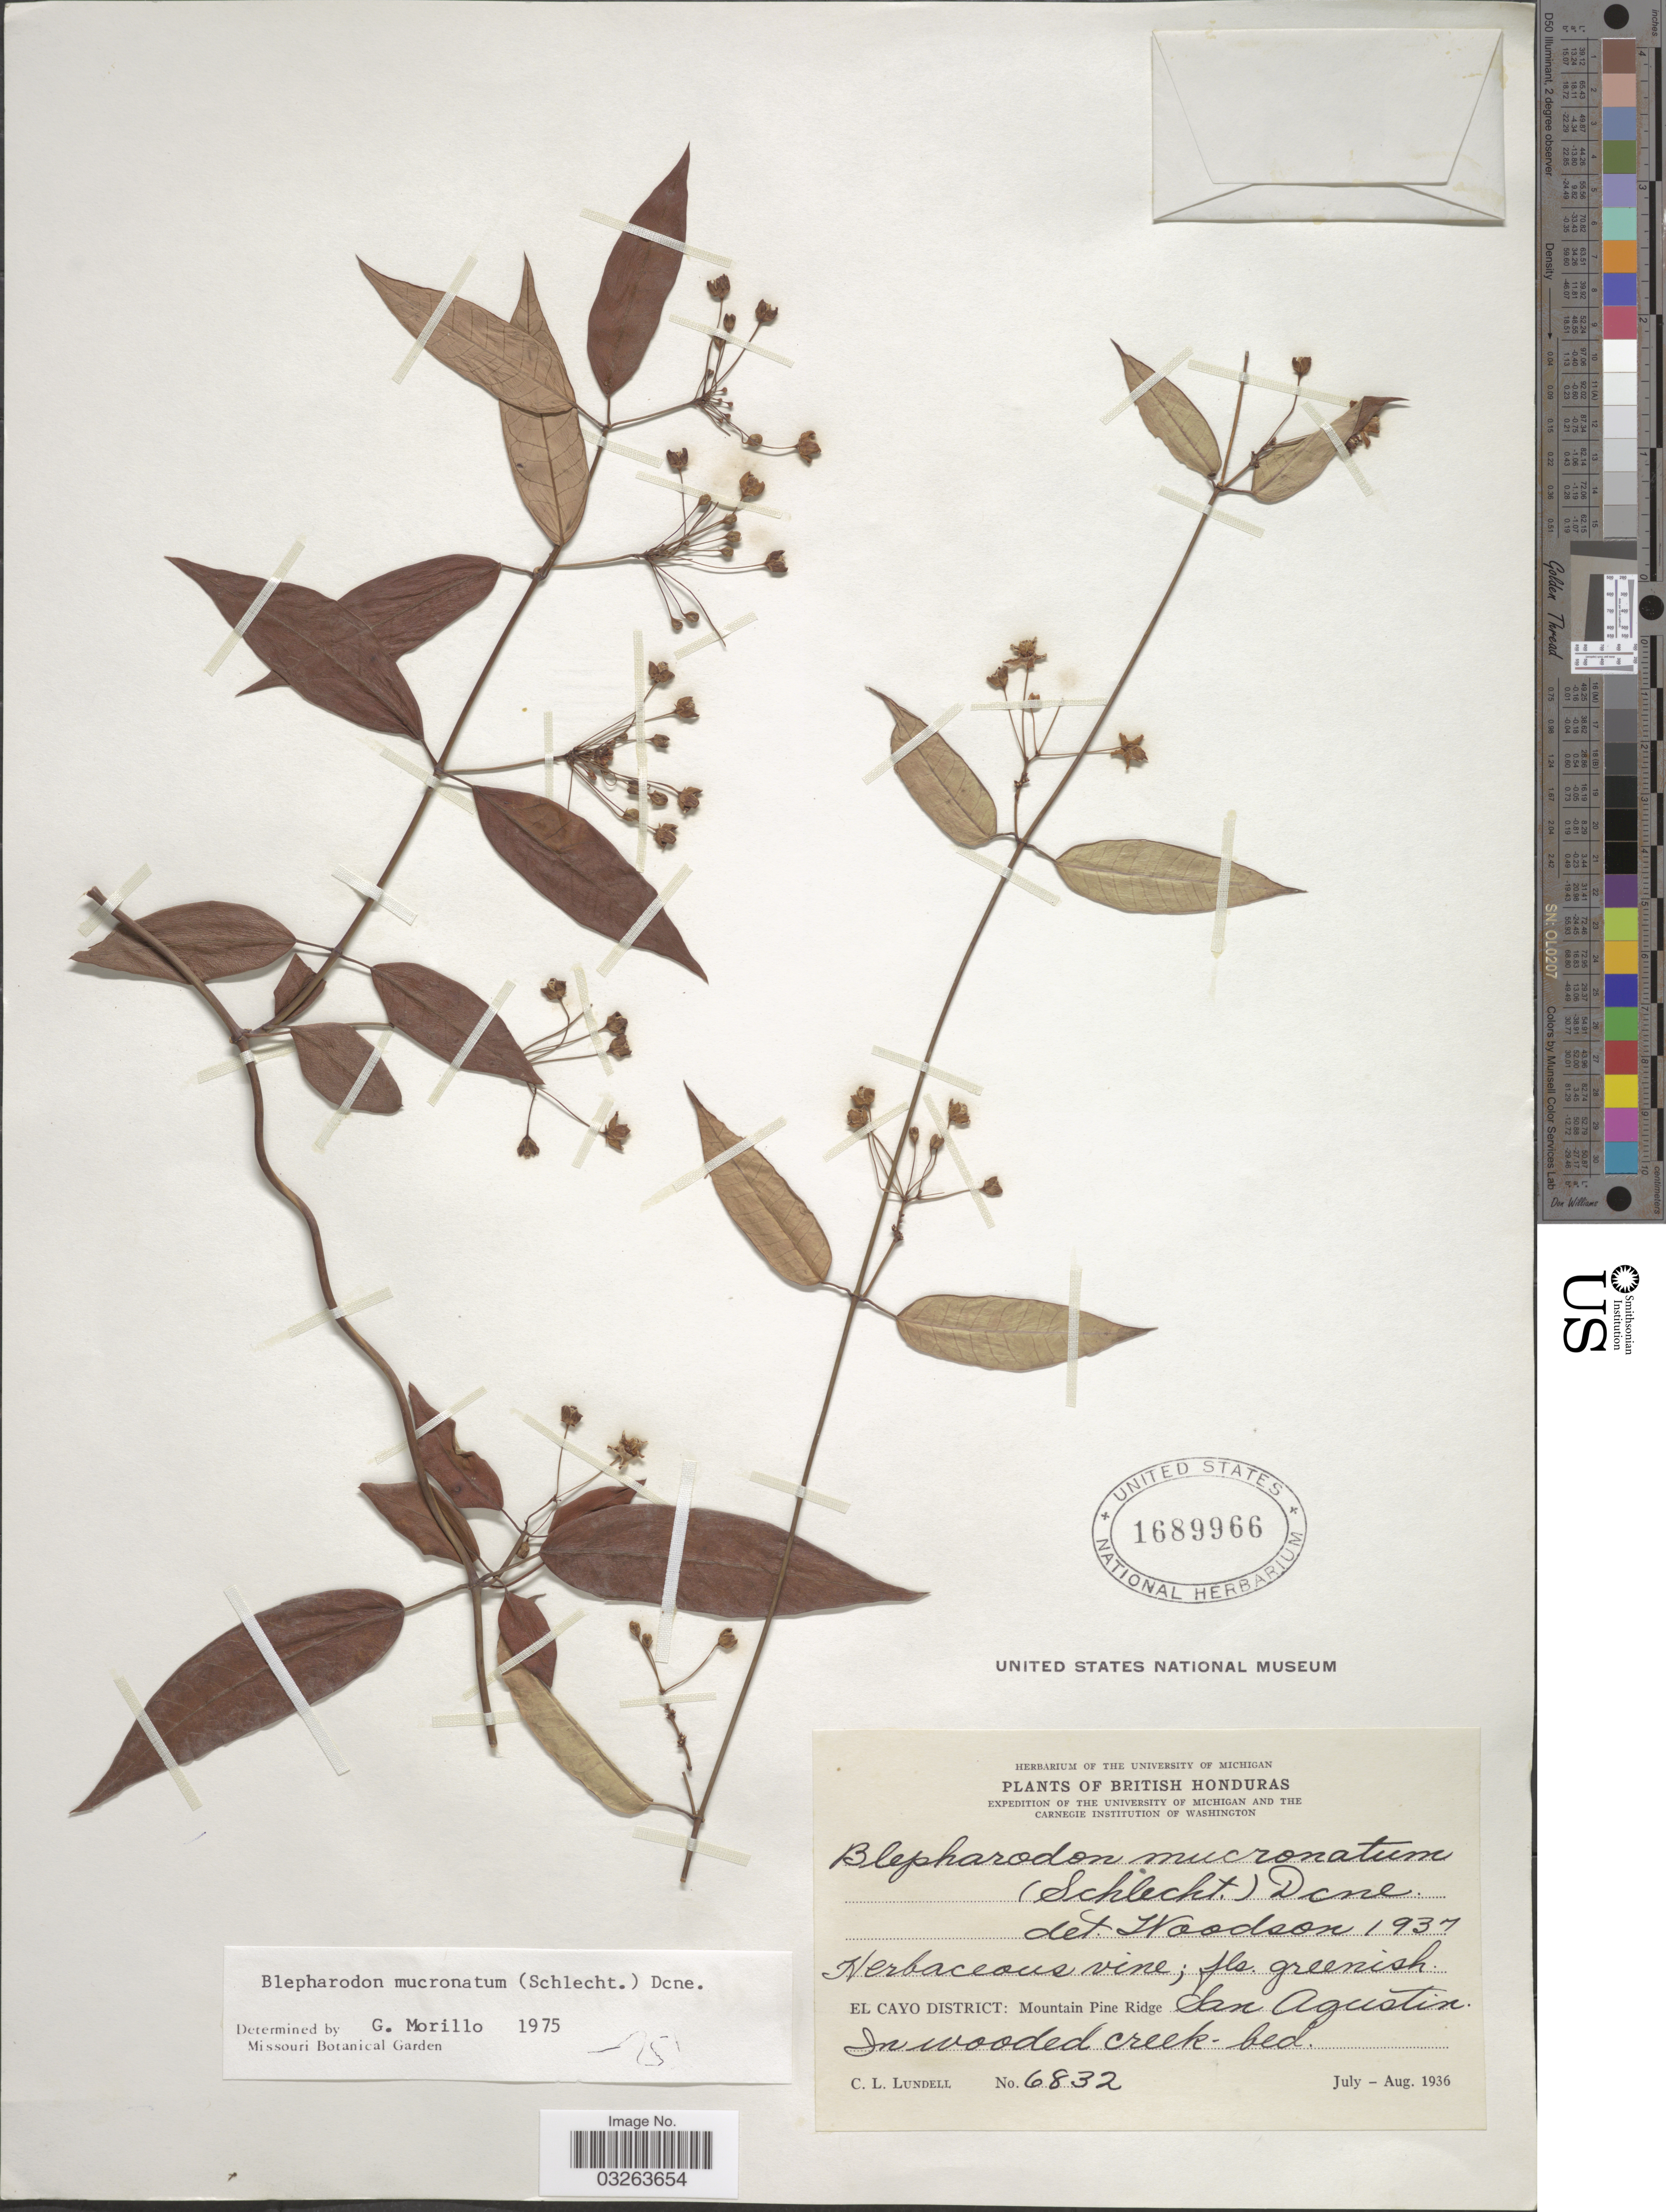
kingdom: Plantae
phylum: Tracheophyta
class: Magnoliopsida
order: Gentianales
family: Apocynaceae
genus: Blepharodon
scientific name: Blepharodon mucronatum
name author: (Schltdl.) Decne.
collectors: C. L. Lundell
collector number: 6832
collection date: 1936-07/1936-08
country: Belize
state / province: Cayo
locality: British Honduras. El Cayo District: Mountain Pine Ridge San Augustin.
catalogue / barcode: US 1689966